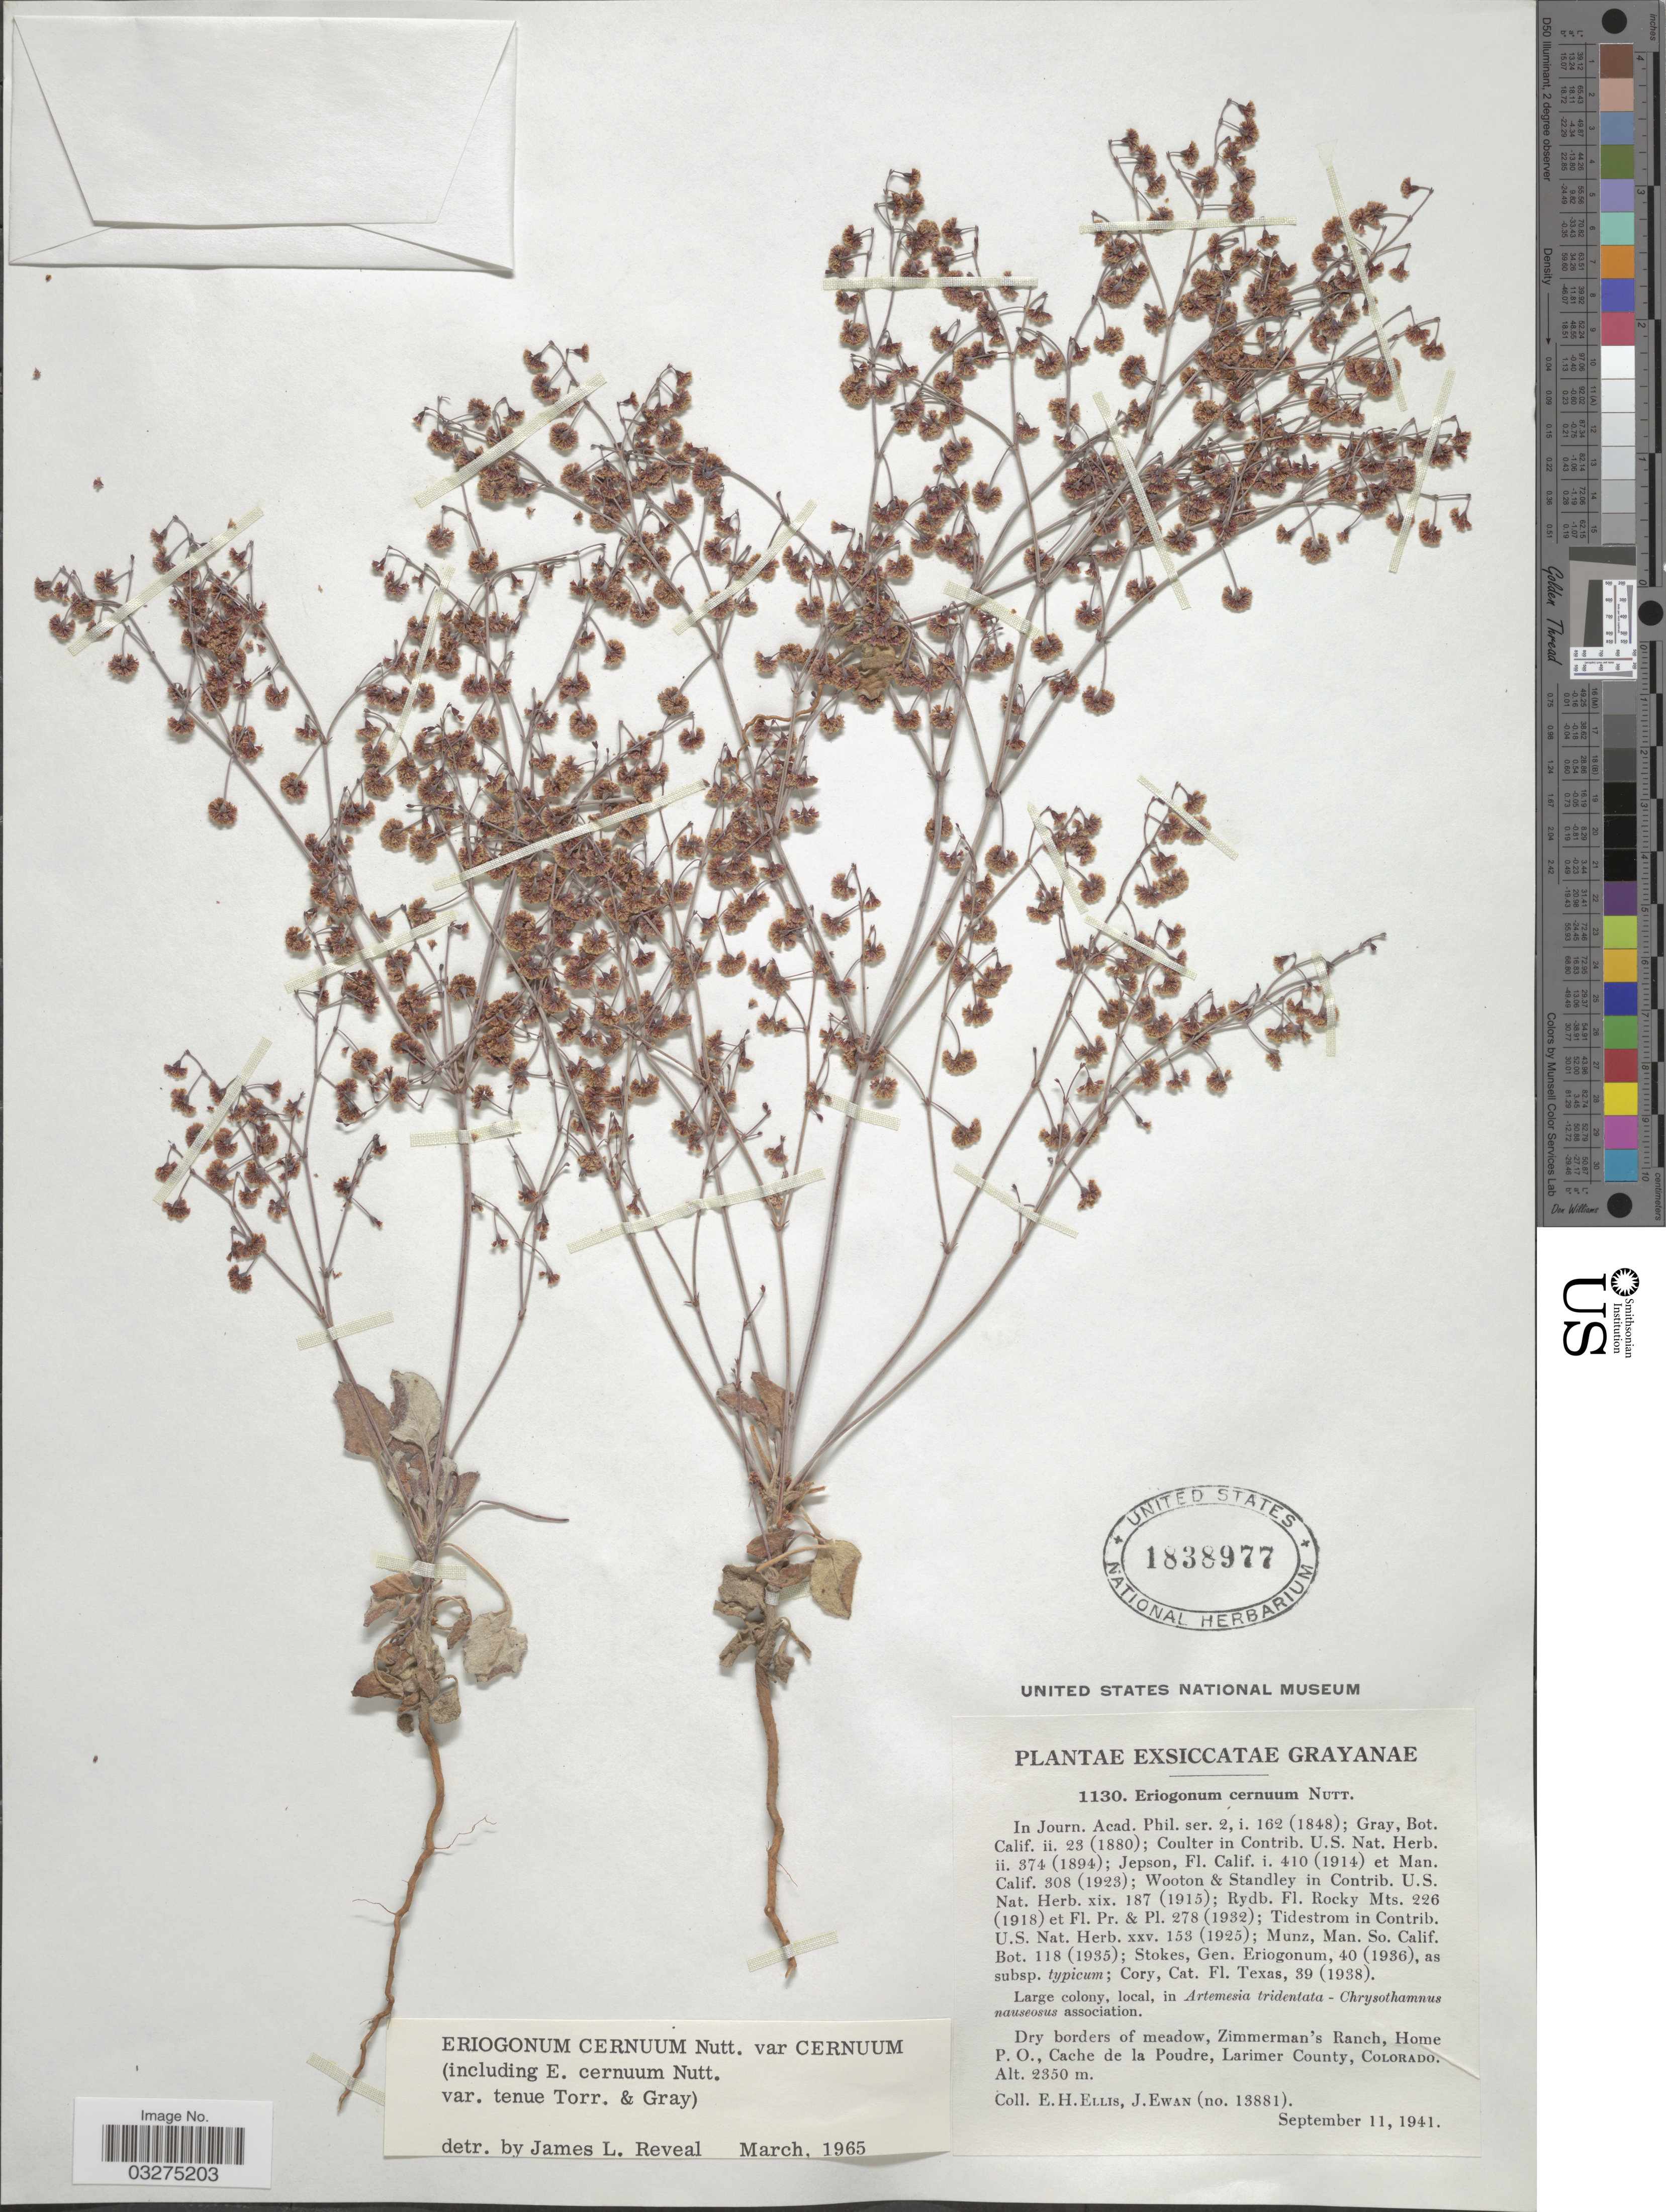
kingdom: Plantae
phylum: Tracheophyta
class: Magnoliopsida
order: Caryophyllales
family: Polygonaceae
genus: Eriogonum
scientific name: Eriogonum cernuum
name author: Nutt.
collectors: E. Ellis & J. A. Ewan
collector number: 13881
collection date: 1941-09-11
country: United States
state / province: Colorado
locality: Dry borders of meadow, Zimmerman's Ranch, Home P.O., Cache de la Poudre, Larimer County.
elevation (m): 2350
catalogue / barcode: US 1838977